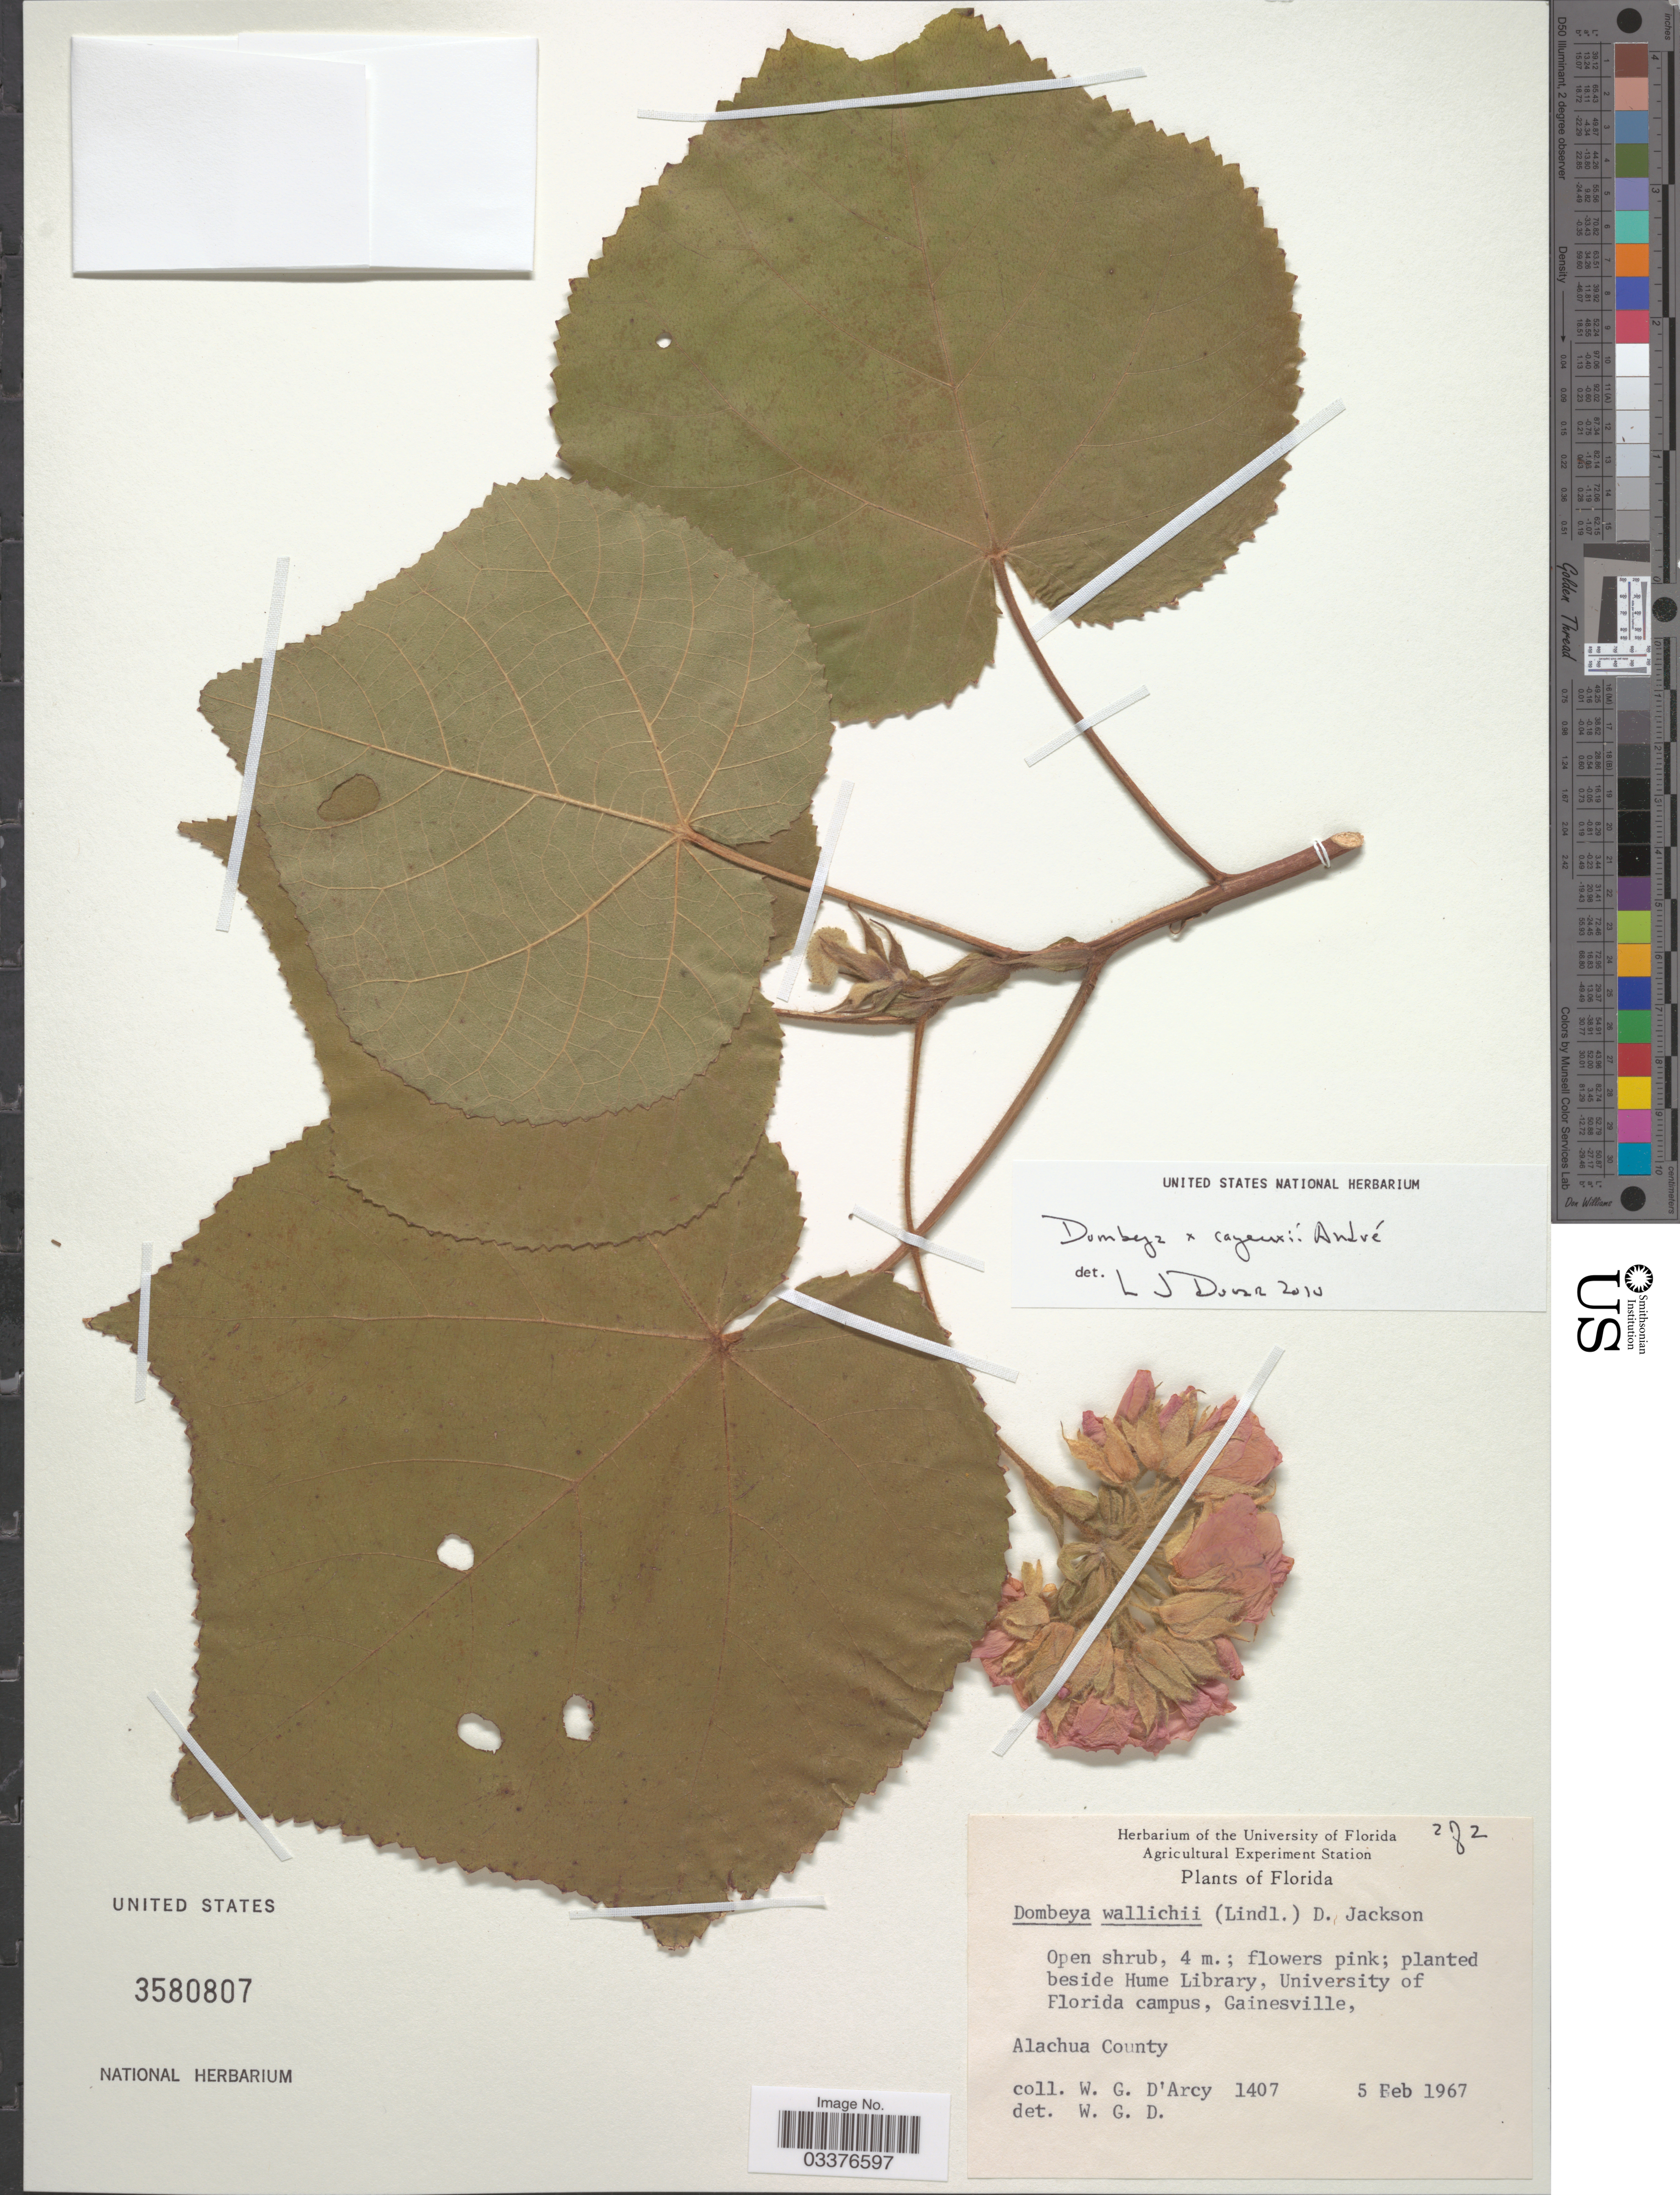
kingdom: Plantae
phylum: Tracheophyta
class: Magnoliopsida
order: Malvales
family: Malvaceae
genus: Dombeya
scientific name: Dombeya x cayeuxii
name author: André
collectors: W. G. D'Arcy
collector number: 1407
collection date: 1967-02-05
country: United States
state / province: Florida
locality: Beside Hume Library, University of Florida campus, Gainesville, Alachua County.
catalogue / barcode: US 3580807